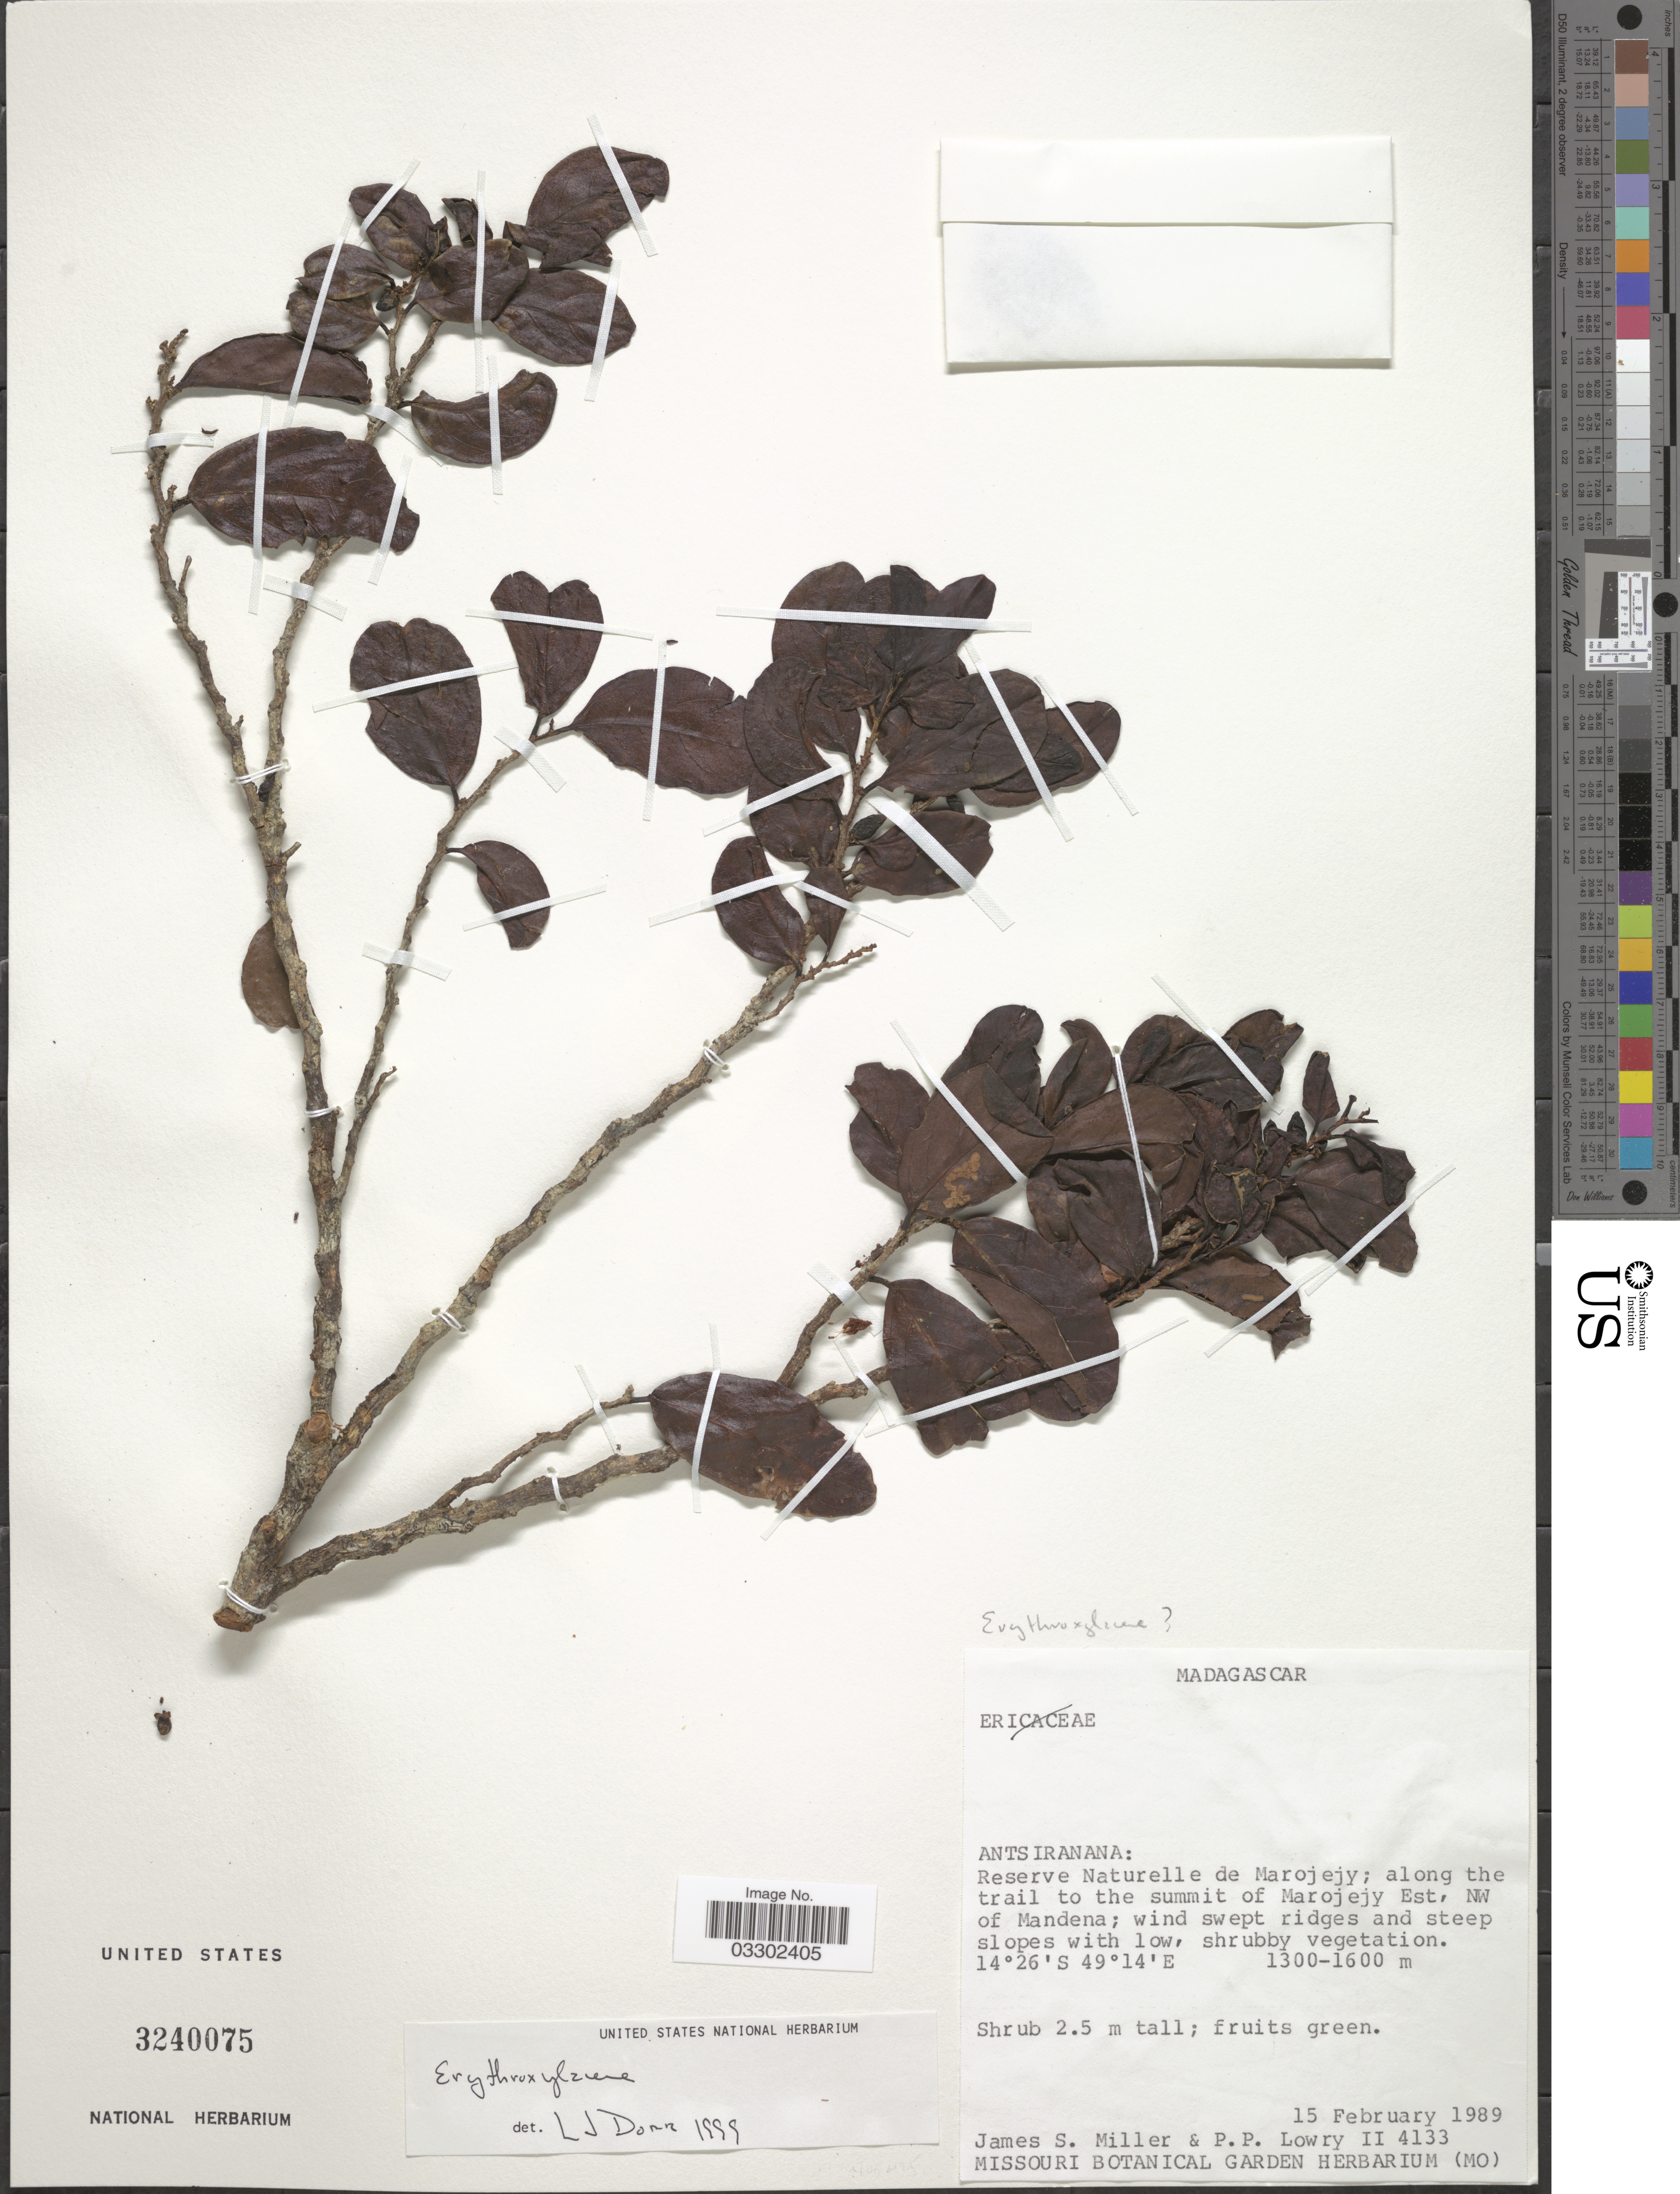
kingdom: Plantae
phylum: Tracheophyta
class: Magnoliopsida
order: Malpighiales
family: Erythroxylaceae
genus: Erythroxylum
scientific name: Erythroxylum sp.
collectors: J. S. Miller & P. Lowry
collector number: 4133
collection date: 1989-02-15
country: Madagascar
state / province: Sava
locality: Reserve Naturelle de Marojejy; along the trail to the summit of Marojejy Est, NW of Mandena.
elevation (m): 1300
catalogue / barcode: US 3240075